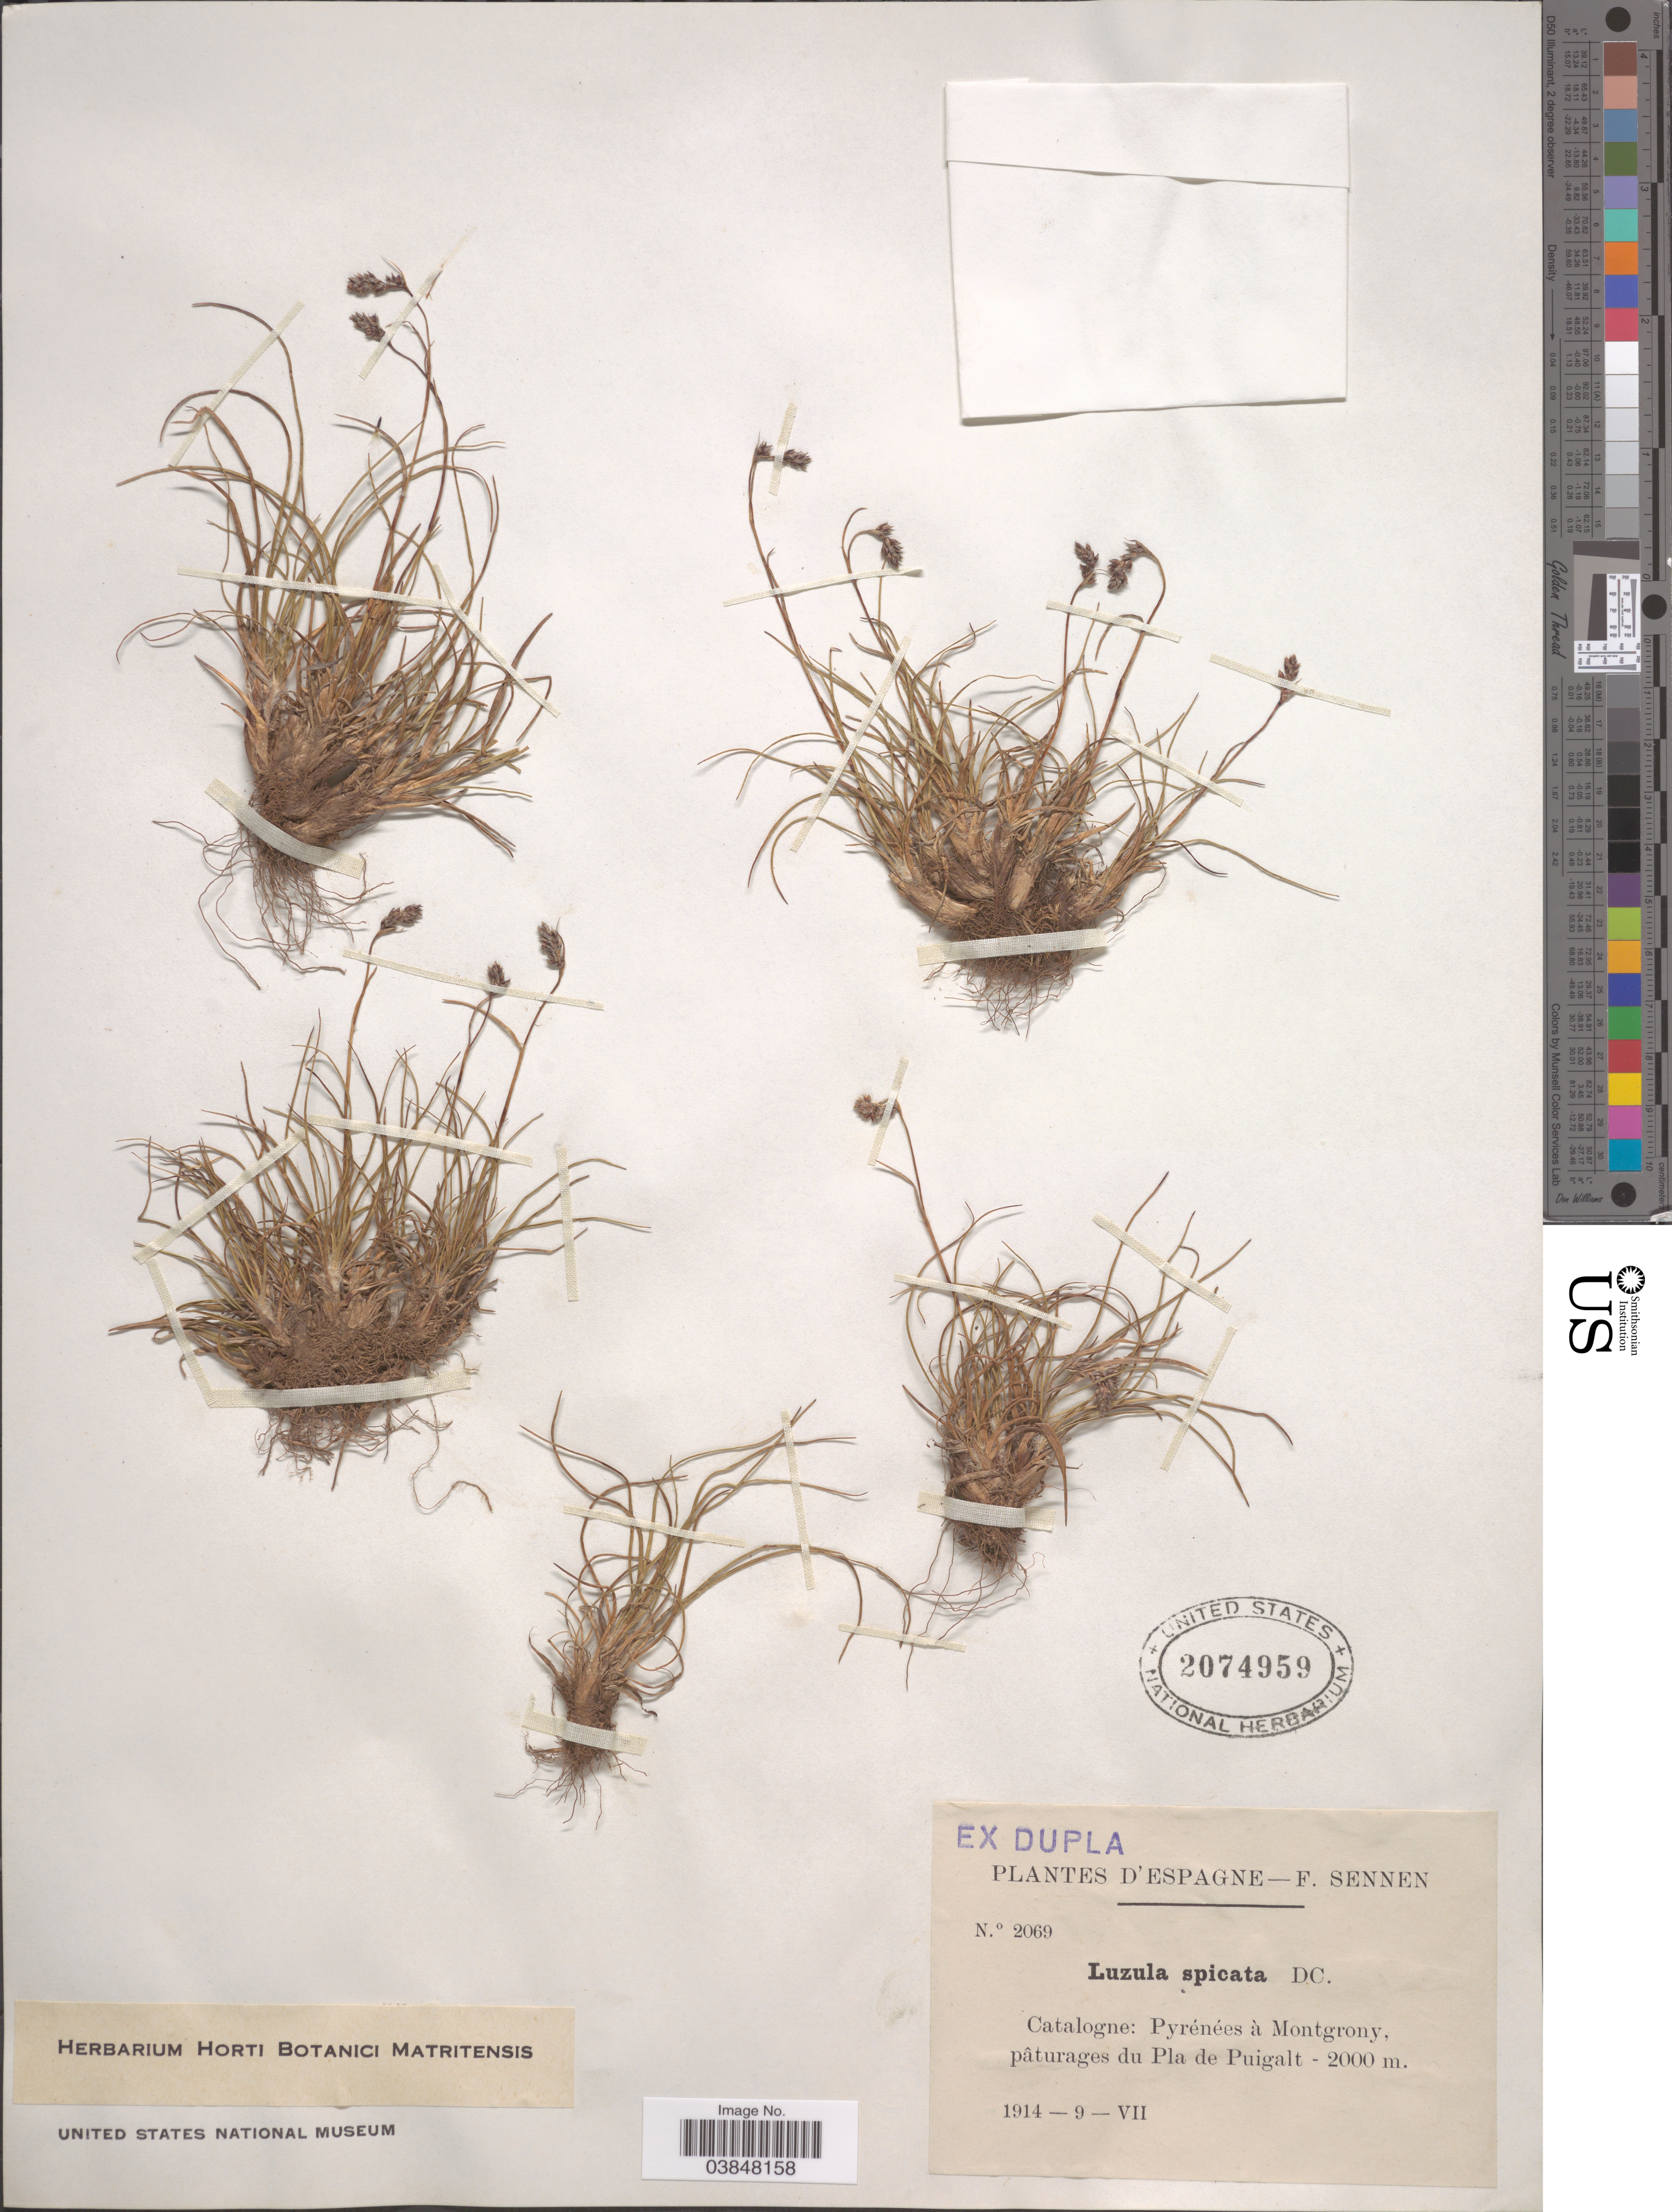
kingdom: Plantae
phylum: Tracheophyta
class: Liliopsida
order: Poales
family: Juncaceae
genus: Luzula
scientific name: Luzula spicata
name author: (L.) DC.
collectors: E. Sennen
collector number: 2069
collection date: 1914-07-09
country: Spain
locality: Espagne. Catalogne: Pyrénées à Montgrony, pâturages du Pla de Puigalt.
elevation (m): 2000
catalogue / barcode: US 2074959